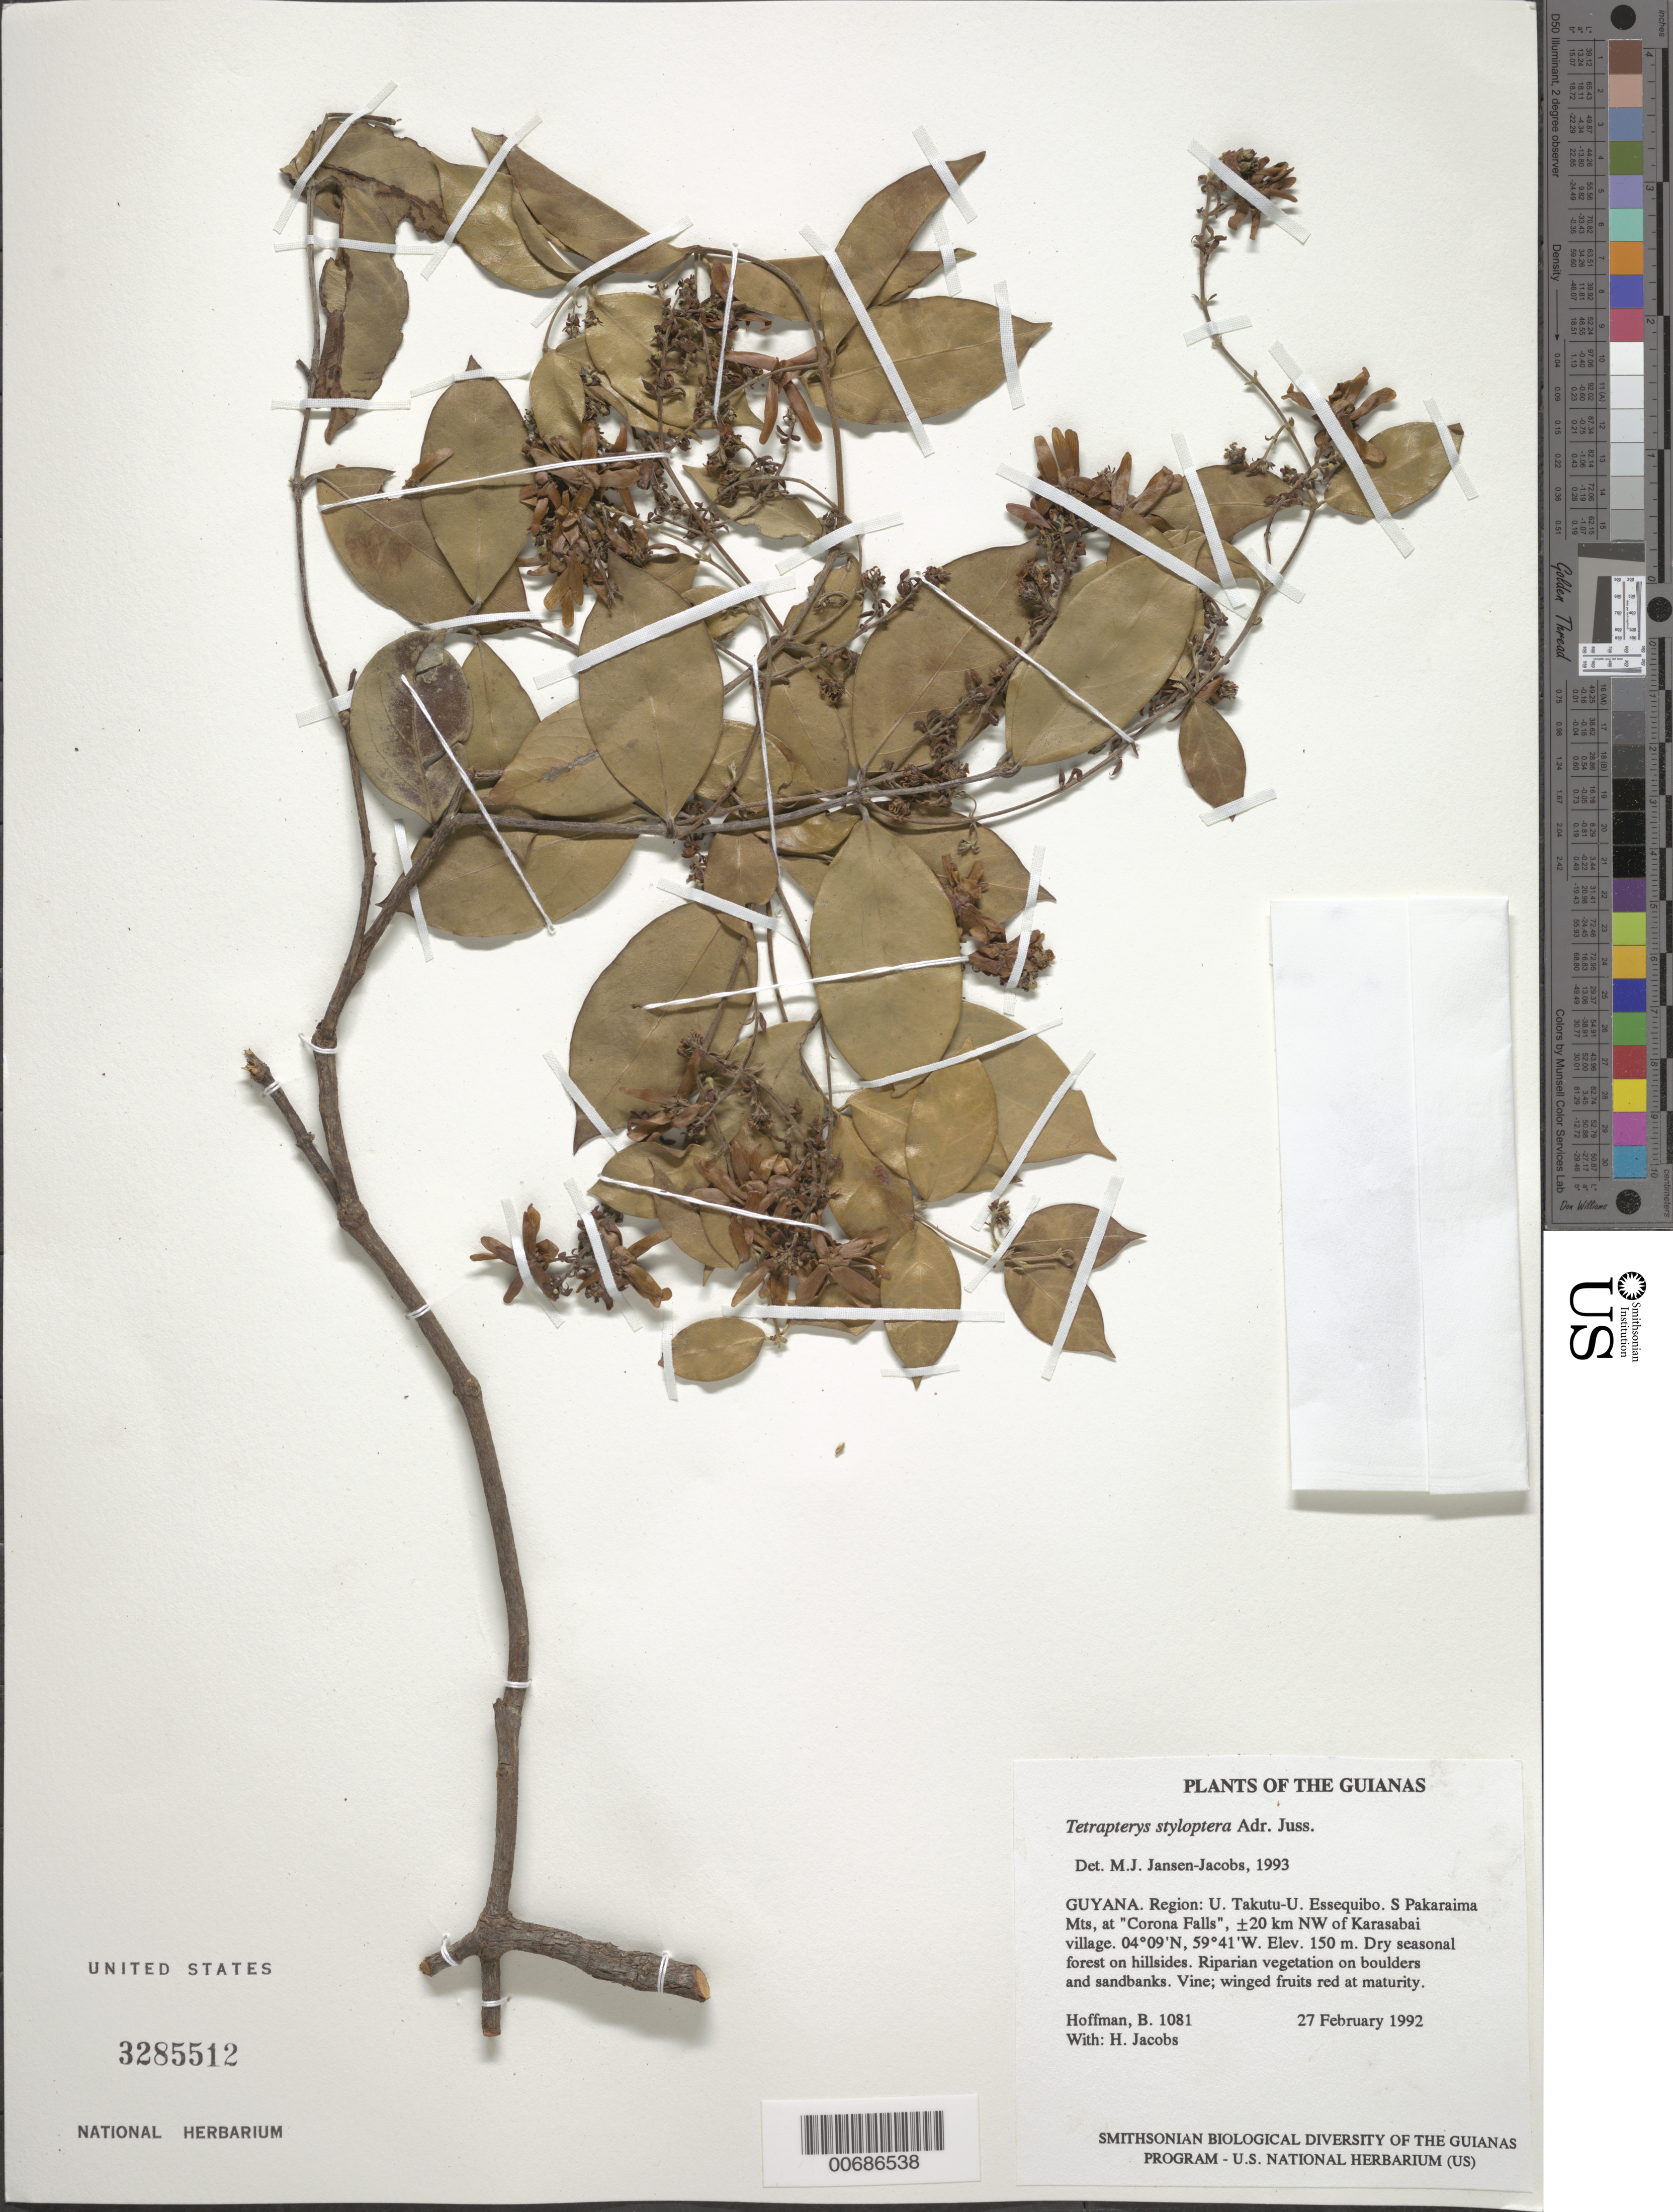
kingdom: Plantae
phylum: Tracheophyta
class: Magnoliopsida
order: Malpighiales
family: Malpighiaceae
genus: Glicophyllum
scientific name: Glicophyllum stylopterum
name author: (A. Juss.) R.F. Almeida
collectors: B. Hoffman & H. Jacobs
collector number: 1081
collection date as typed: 27 February 1992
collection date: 1992-02-27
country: Guyana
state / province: U. Takutu-U. Essequibo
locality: S Pakaraima Mts, at "Corona Falls", ±20 km NW of Karasabai village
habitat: Dry seasonal forest on hillsides. Riparian vegetation on boulders and sandbanks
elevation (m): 150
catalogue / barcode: US 3285512